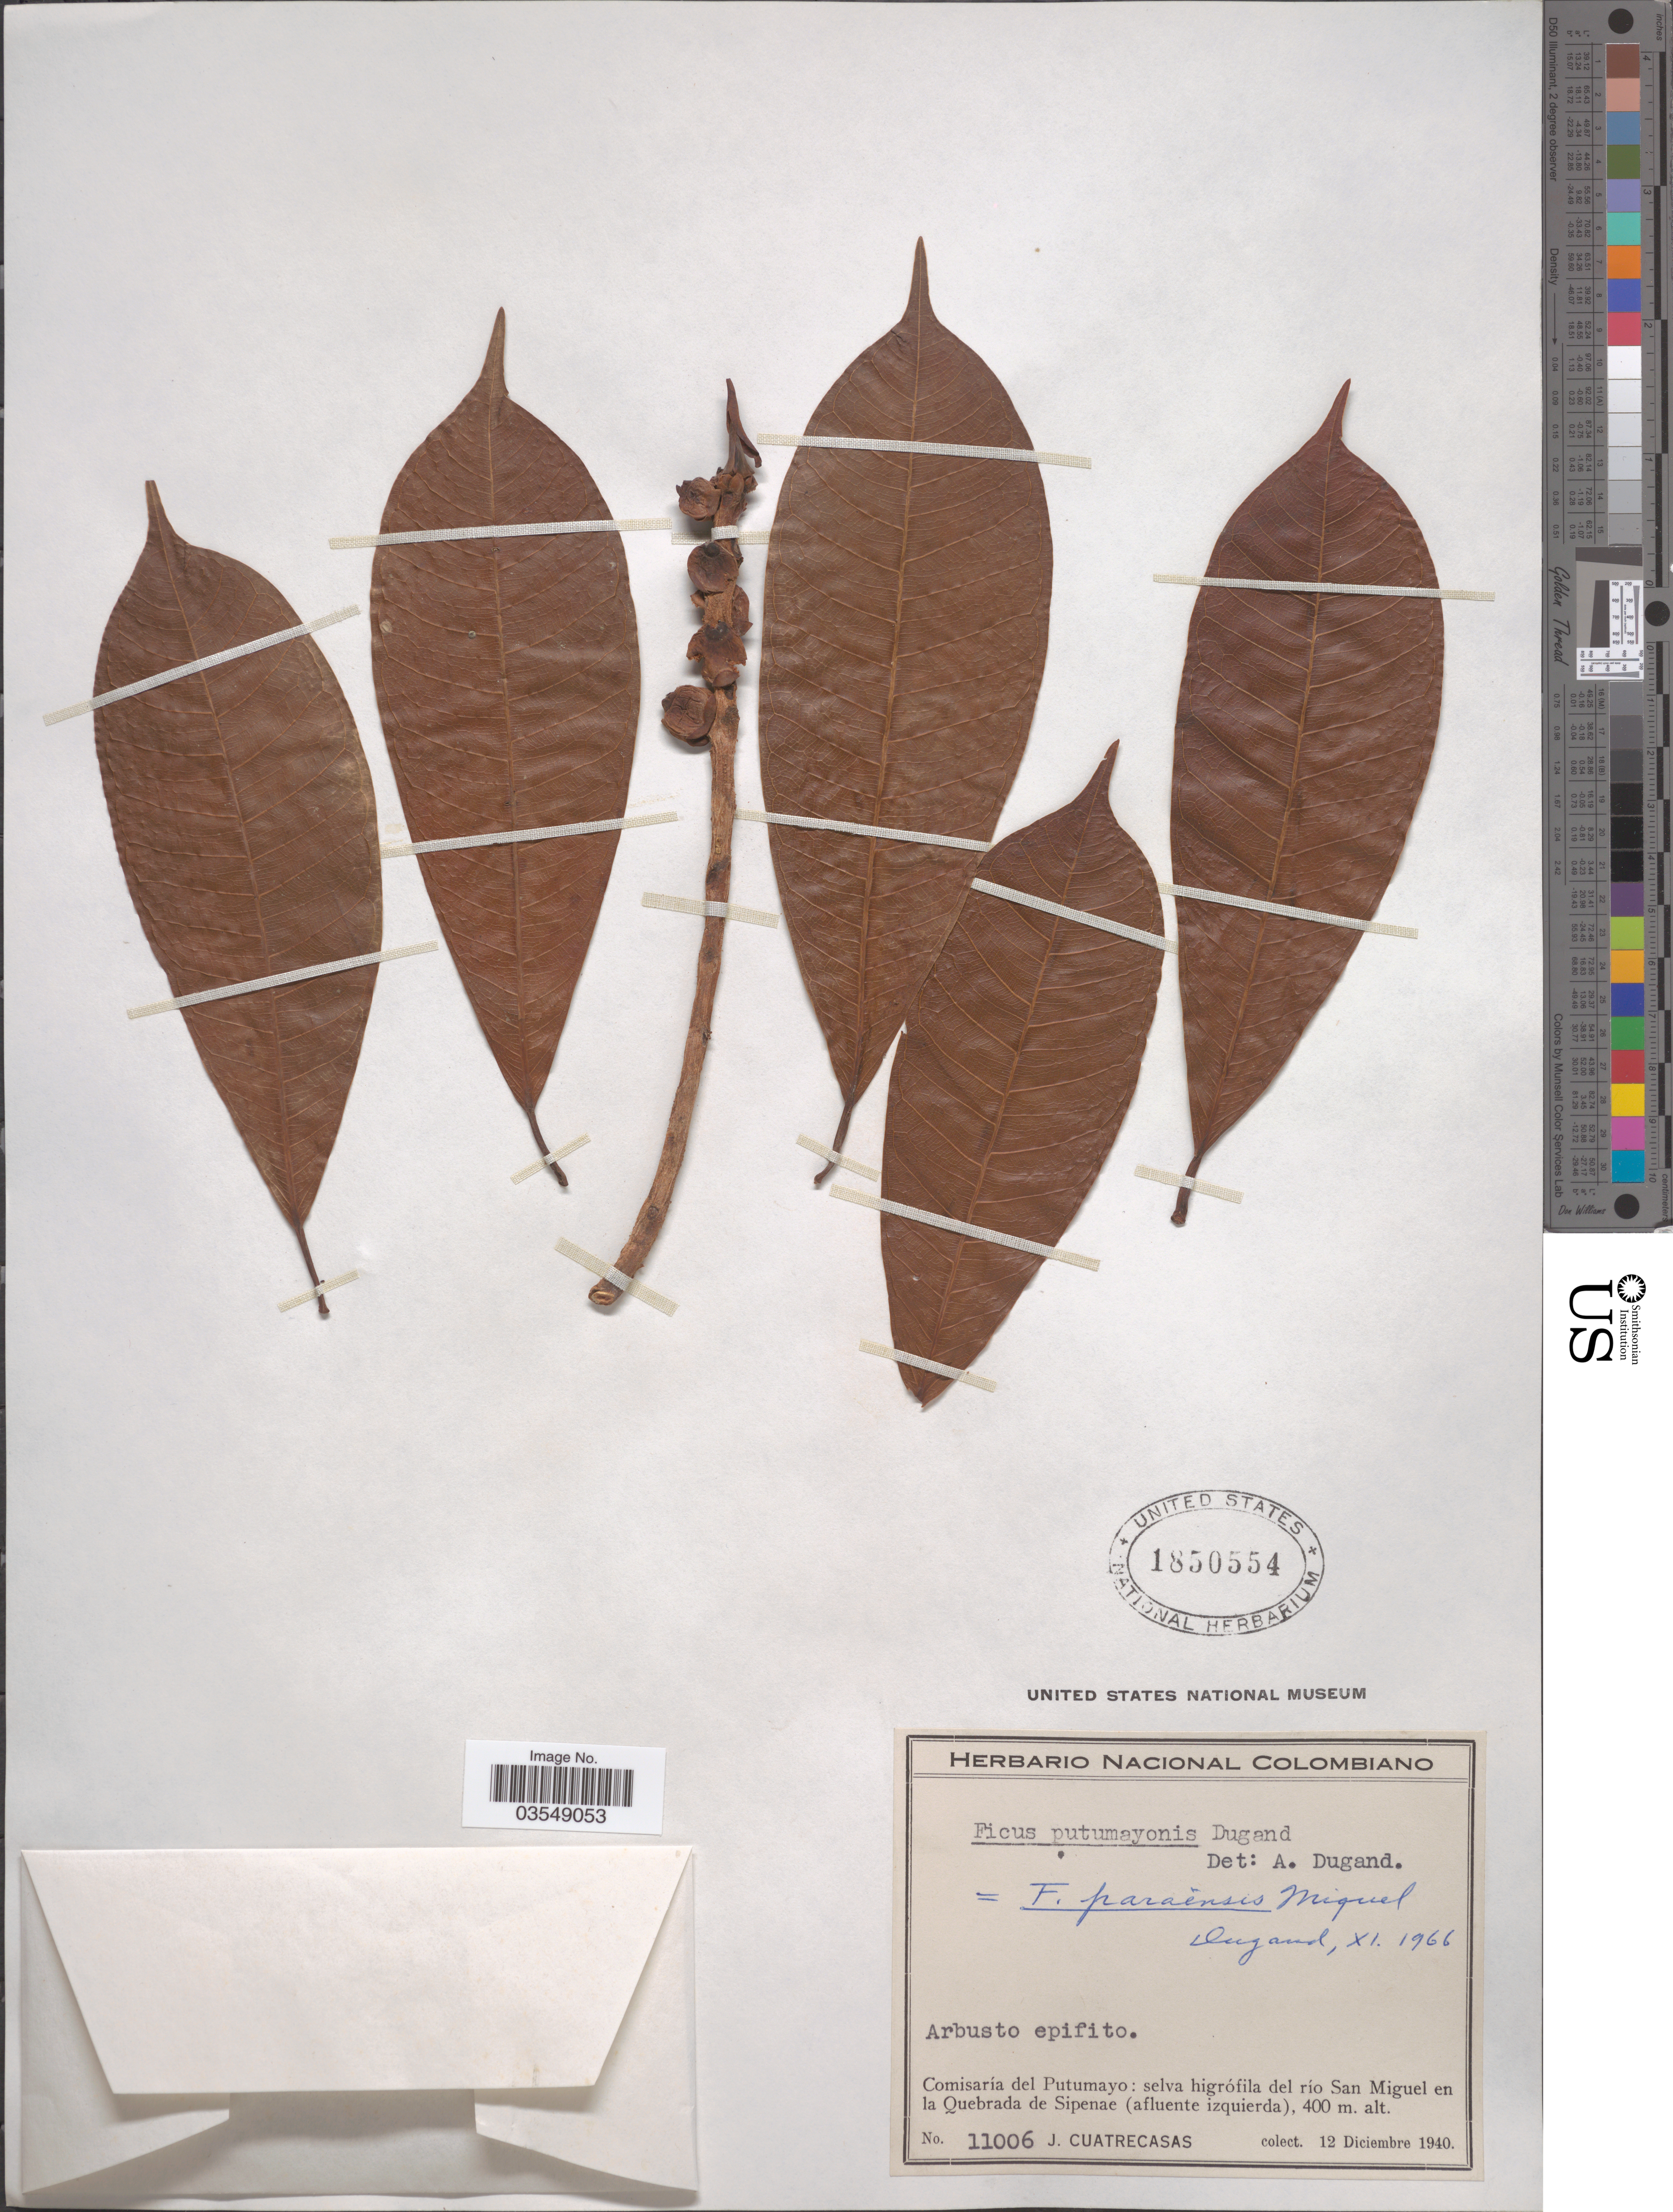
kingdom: Plantae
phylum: Tracheophyta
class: Magnoliopsida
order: Rosales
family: Moraceae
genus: Ficus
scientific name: Ficus paraensis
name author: (Miq.) Miq.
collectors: J. Cuatrecasas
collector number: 11006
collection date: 1940-12-12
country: Colombia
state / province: Putumayo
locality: Comisaría del Putumayo: selva higrófila del río San Miguel en la Quebrada de Sipenæ (afluente izquierda).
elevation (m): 400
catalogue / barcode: US 1850554